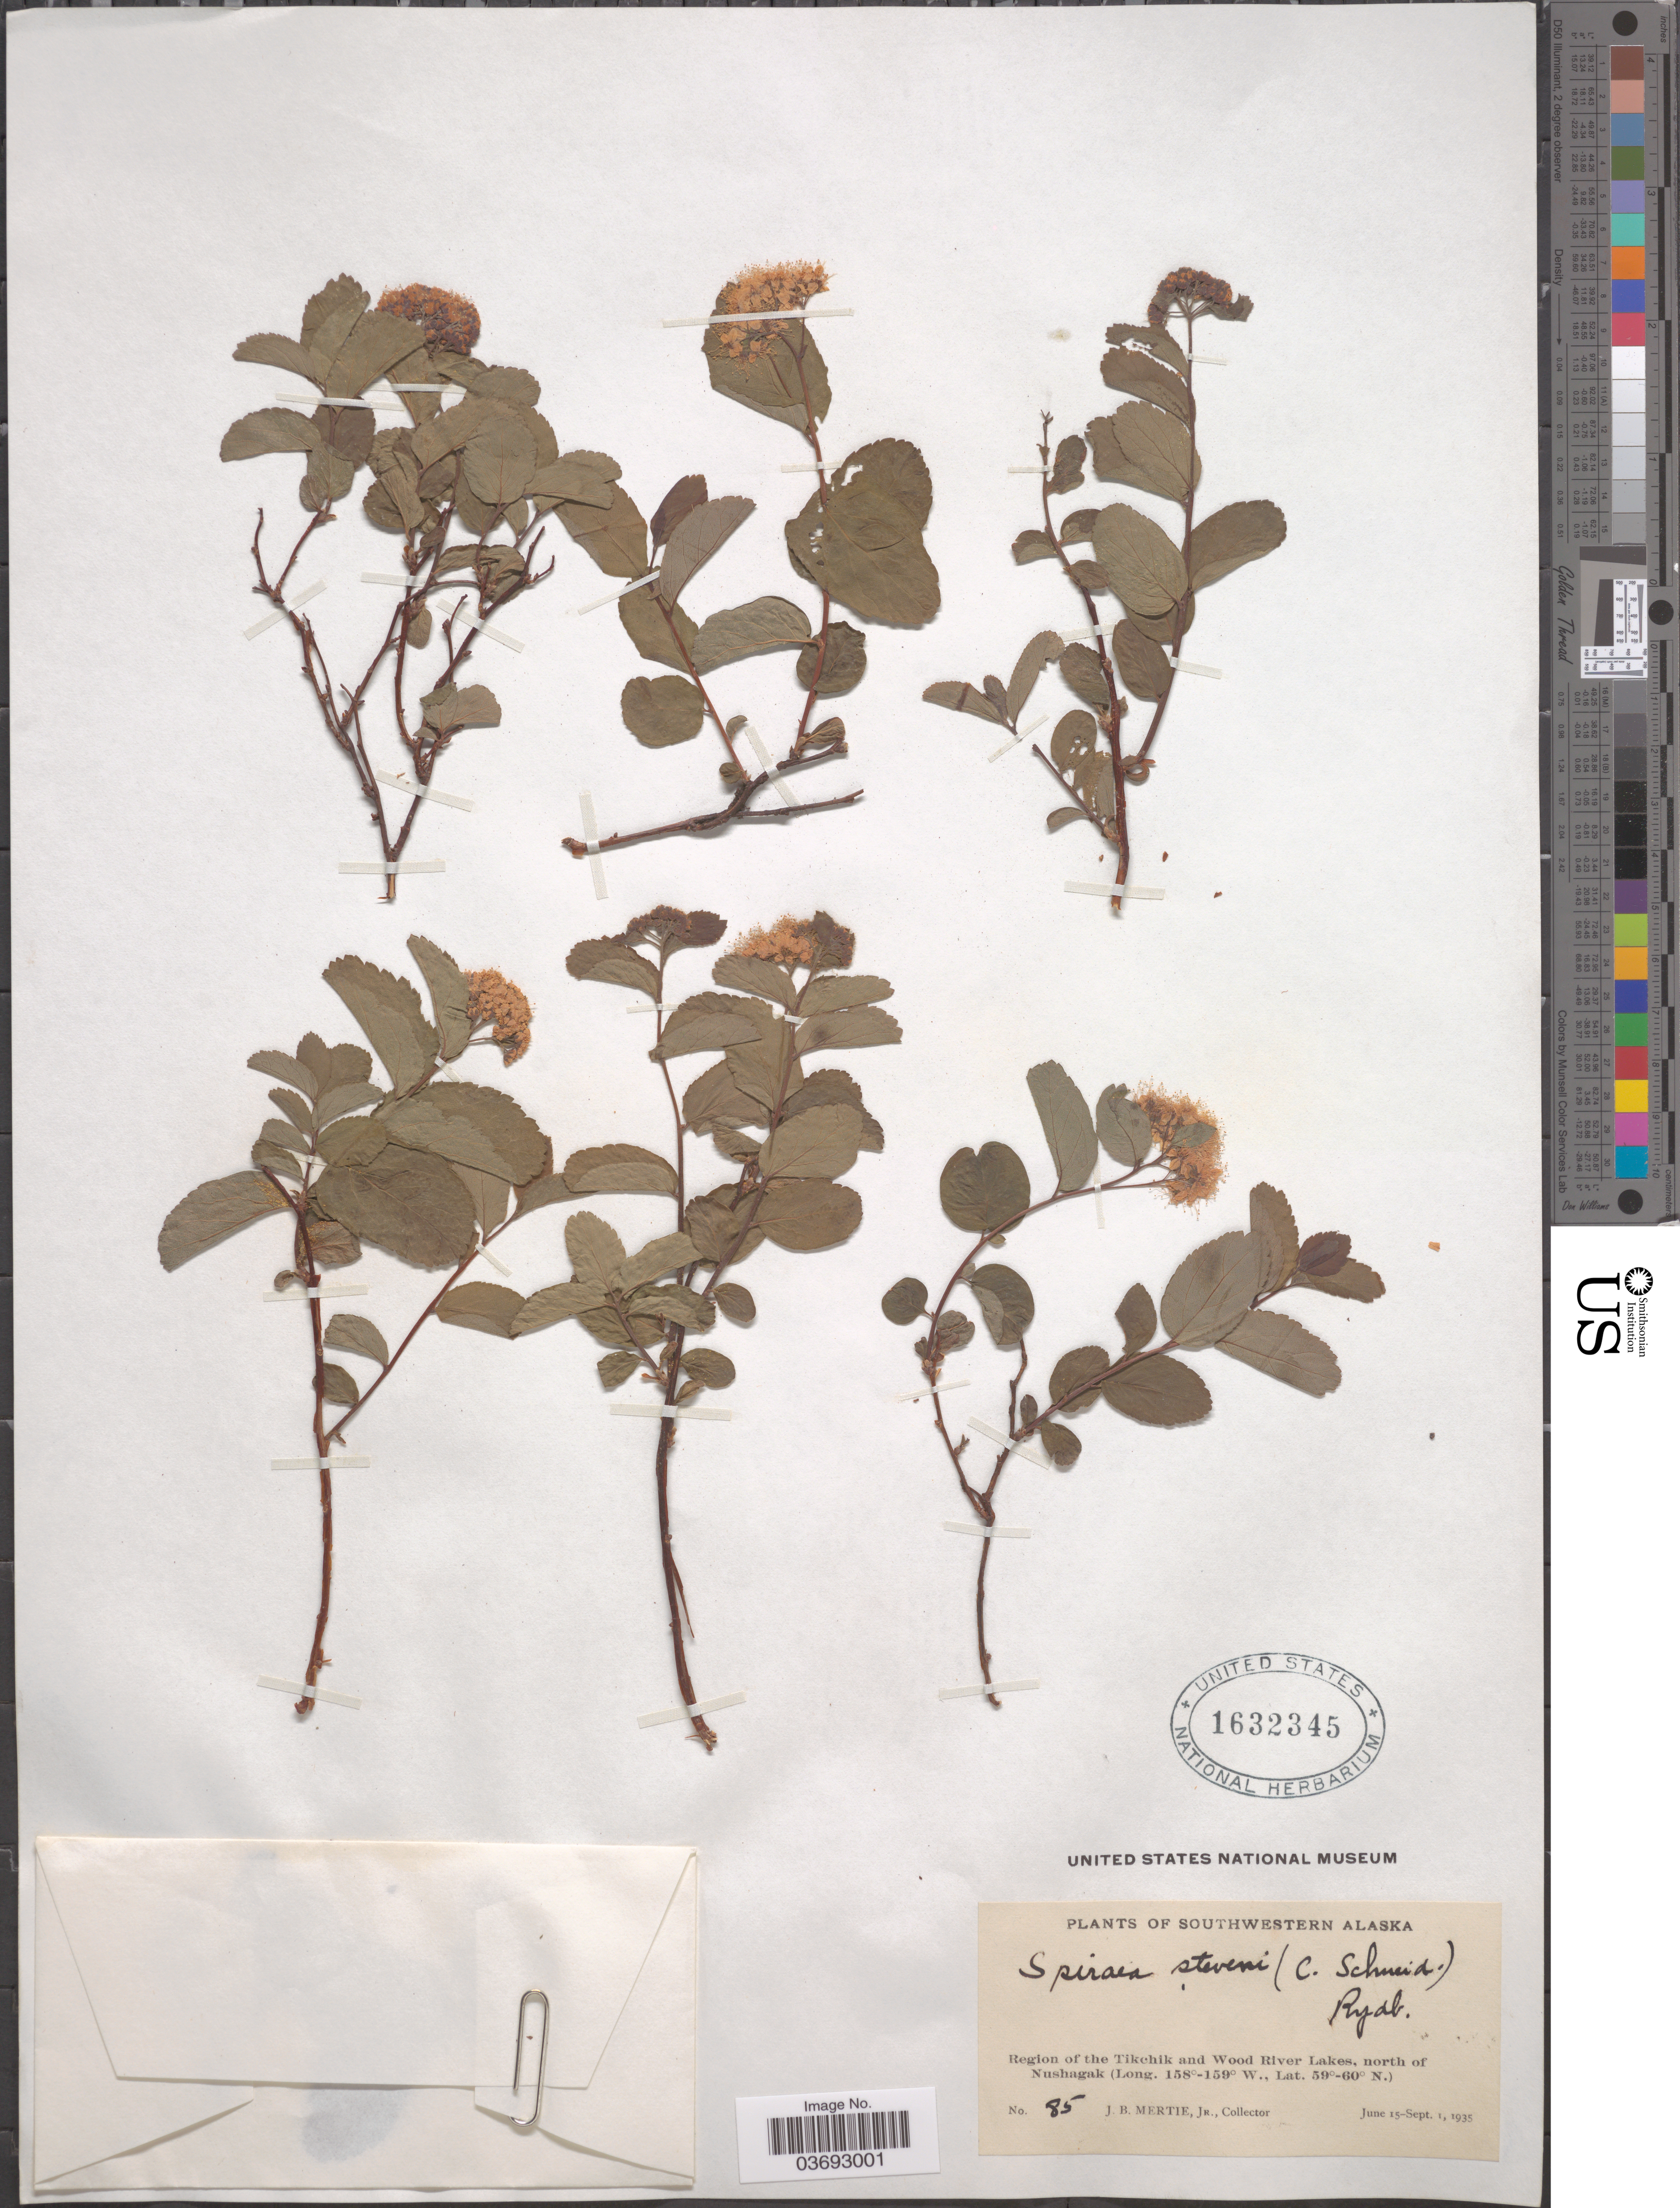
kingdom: Plantae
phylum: Tracheophyta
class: Magnoliopsida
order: Rosales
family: Rosaceae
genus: Spiraea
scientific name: Spiraea stevenii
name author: (C.K. Schneid.) Rydb.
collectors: J. Mertie Jr.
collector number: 85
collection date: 1935-06-15/1935-09-01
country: United States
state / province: Alaska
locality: Southwestern Alaska. Region of the Tikchik and Wood River Lakes, north of Nushagak.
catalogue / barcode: US 1632345